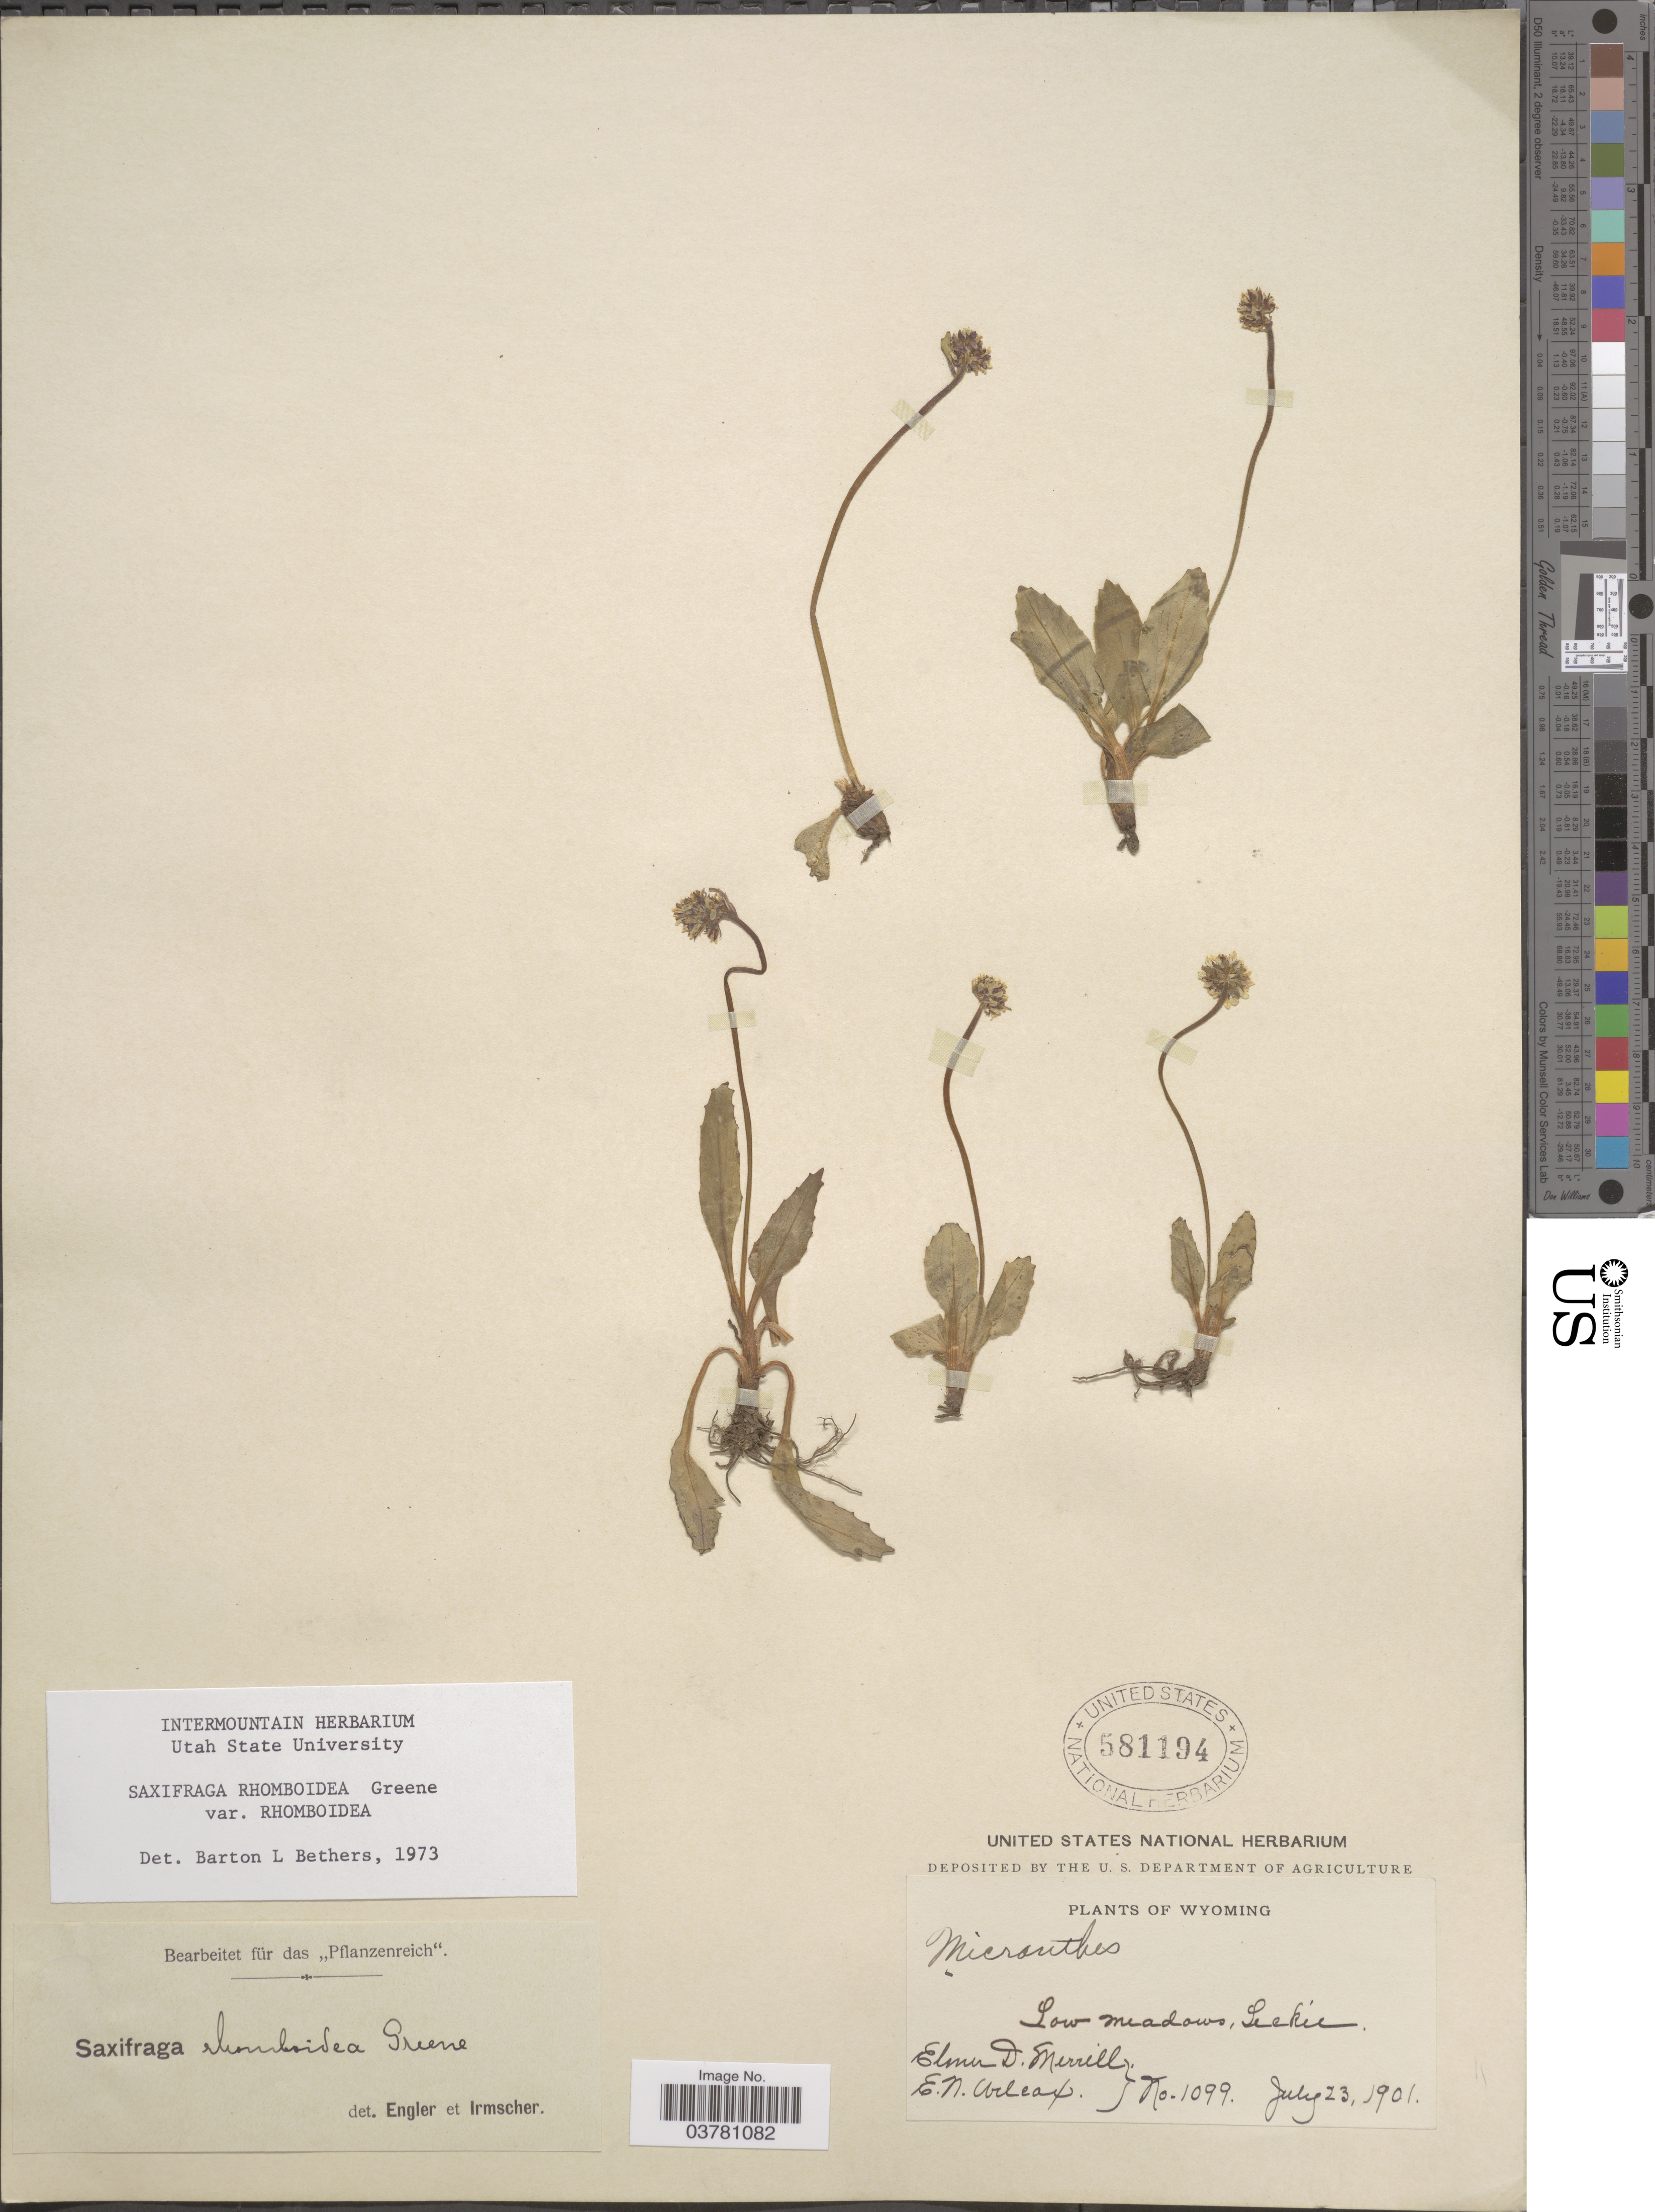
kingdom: Plantae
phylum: Tracheophyta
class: Magnoliopsida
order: Saxifragales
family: Saxifragaceae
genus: Micranthes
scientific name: Micranthes rhomboidea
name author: (Greene) Small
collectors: E. D. Merrill & E. Wilcox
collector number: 1099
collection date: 1901-07-23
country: United States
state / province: Wyoming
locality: Low meadows, Leckie.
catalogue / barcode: US 581194